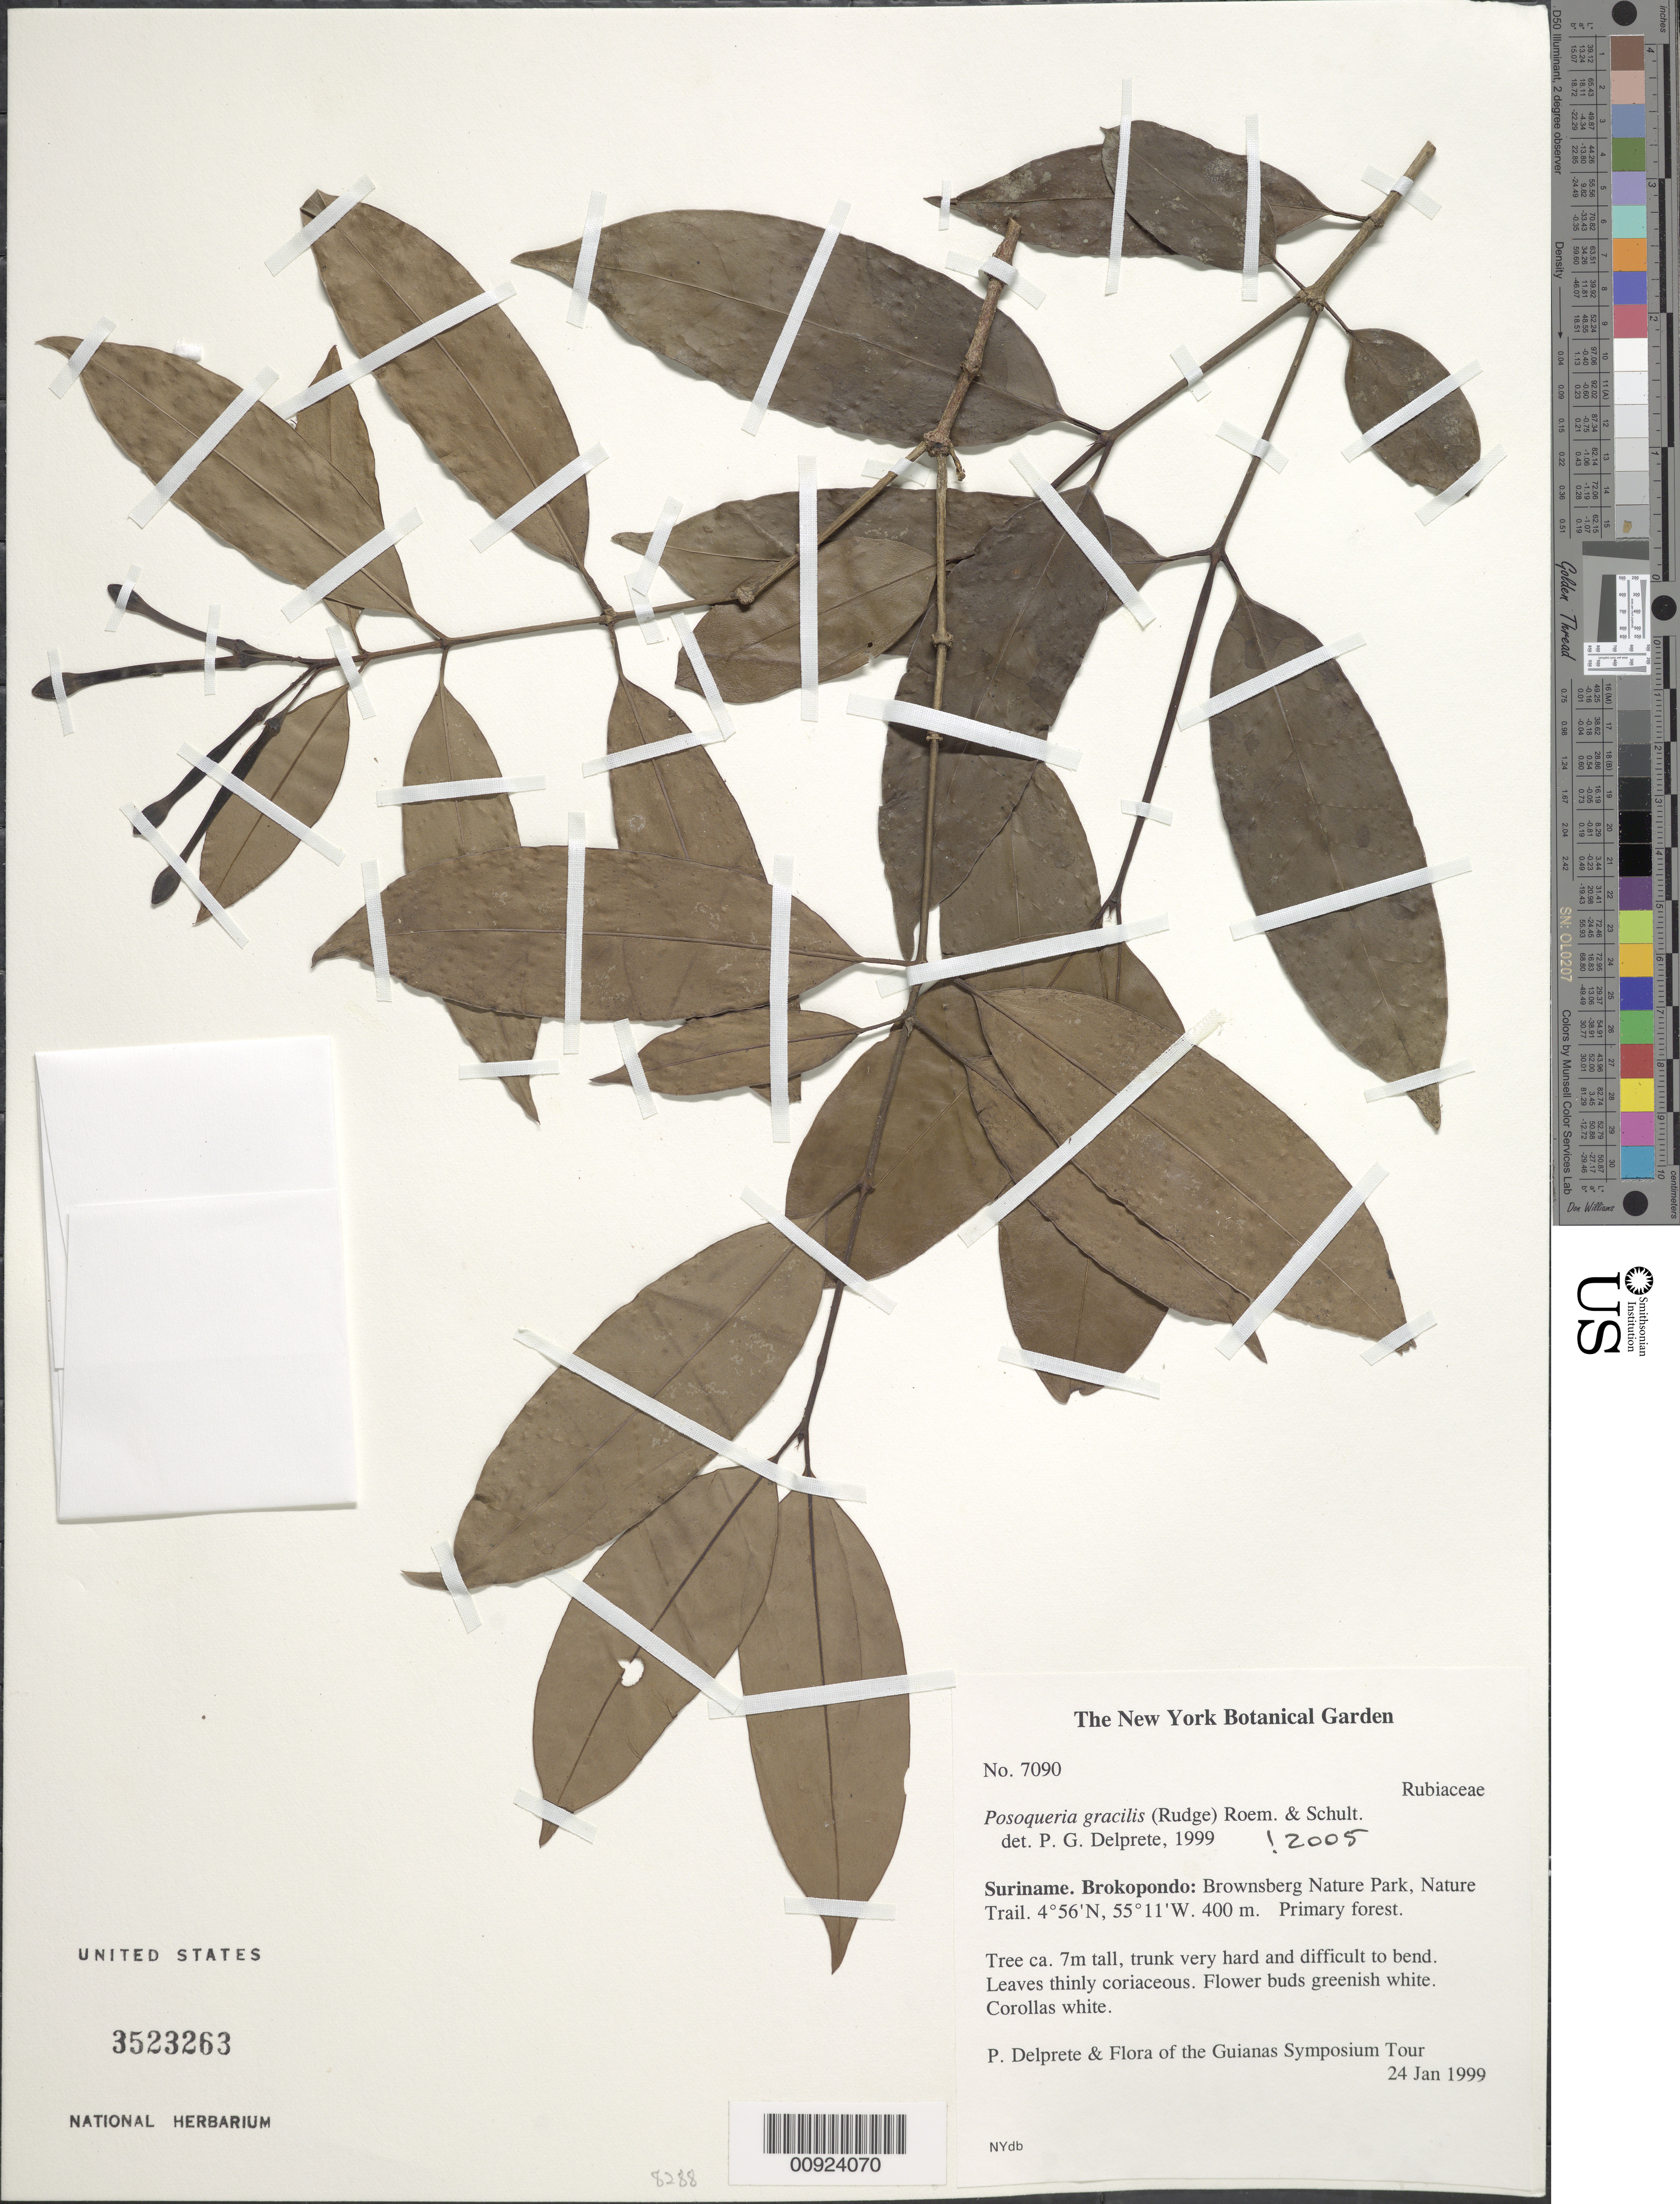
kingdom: Plantae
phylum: Tracheophyta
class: Magnoliopsida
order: Gentianales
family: Rubiaceae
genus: Posoqueria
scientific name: Posoqueria gracilis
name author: Roem. & Schult.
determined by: Delprete, P. G., Herb. de Guyane Cay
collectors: P. G. Delprete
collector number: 7090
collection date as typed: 24-Jan-99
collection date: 1999-01-24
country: Suriname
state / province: Brokopondo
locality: Brownsberg Nature Park, Nature Trail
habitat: Primary forest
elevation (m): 400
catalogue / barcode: US 3523263